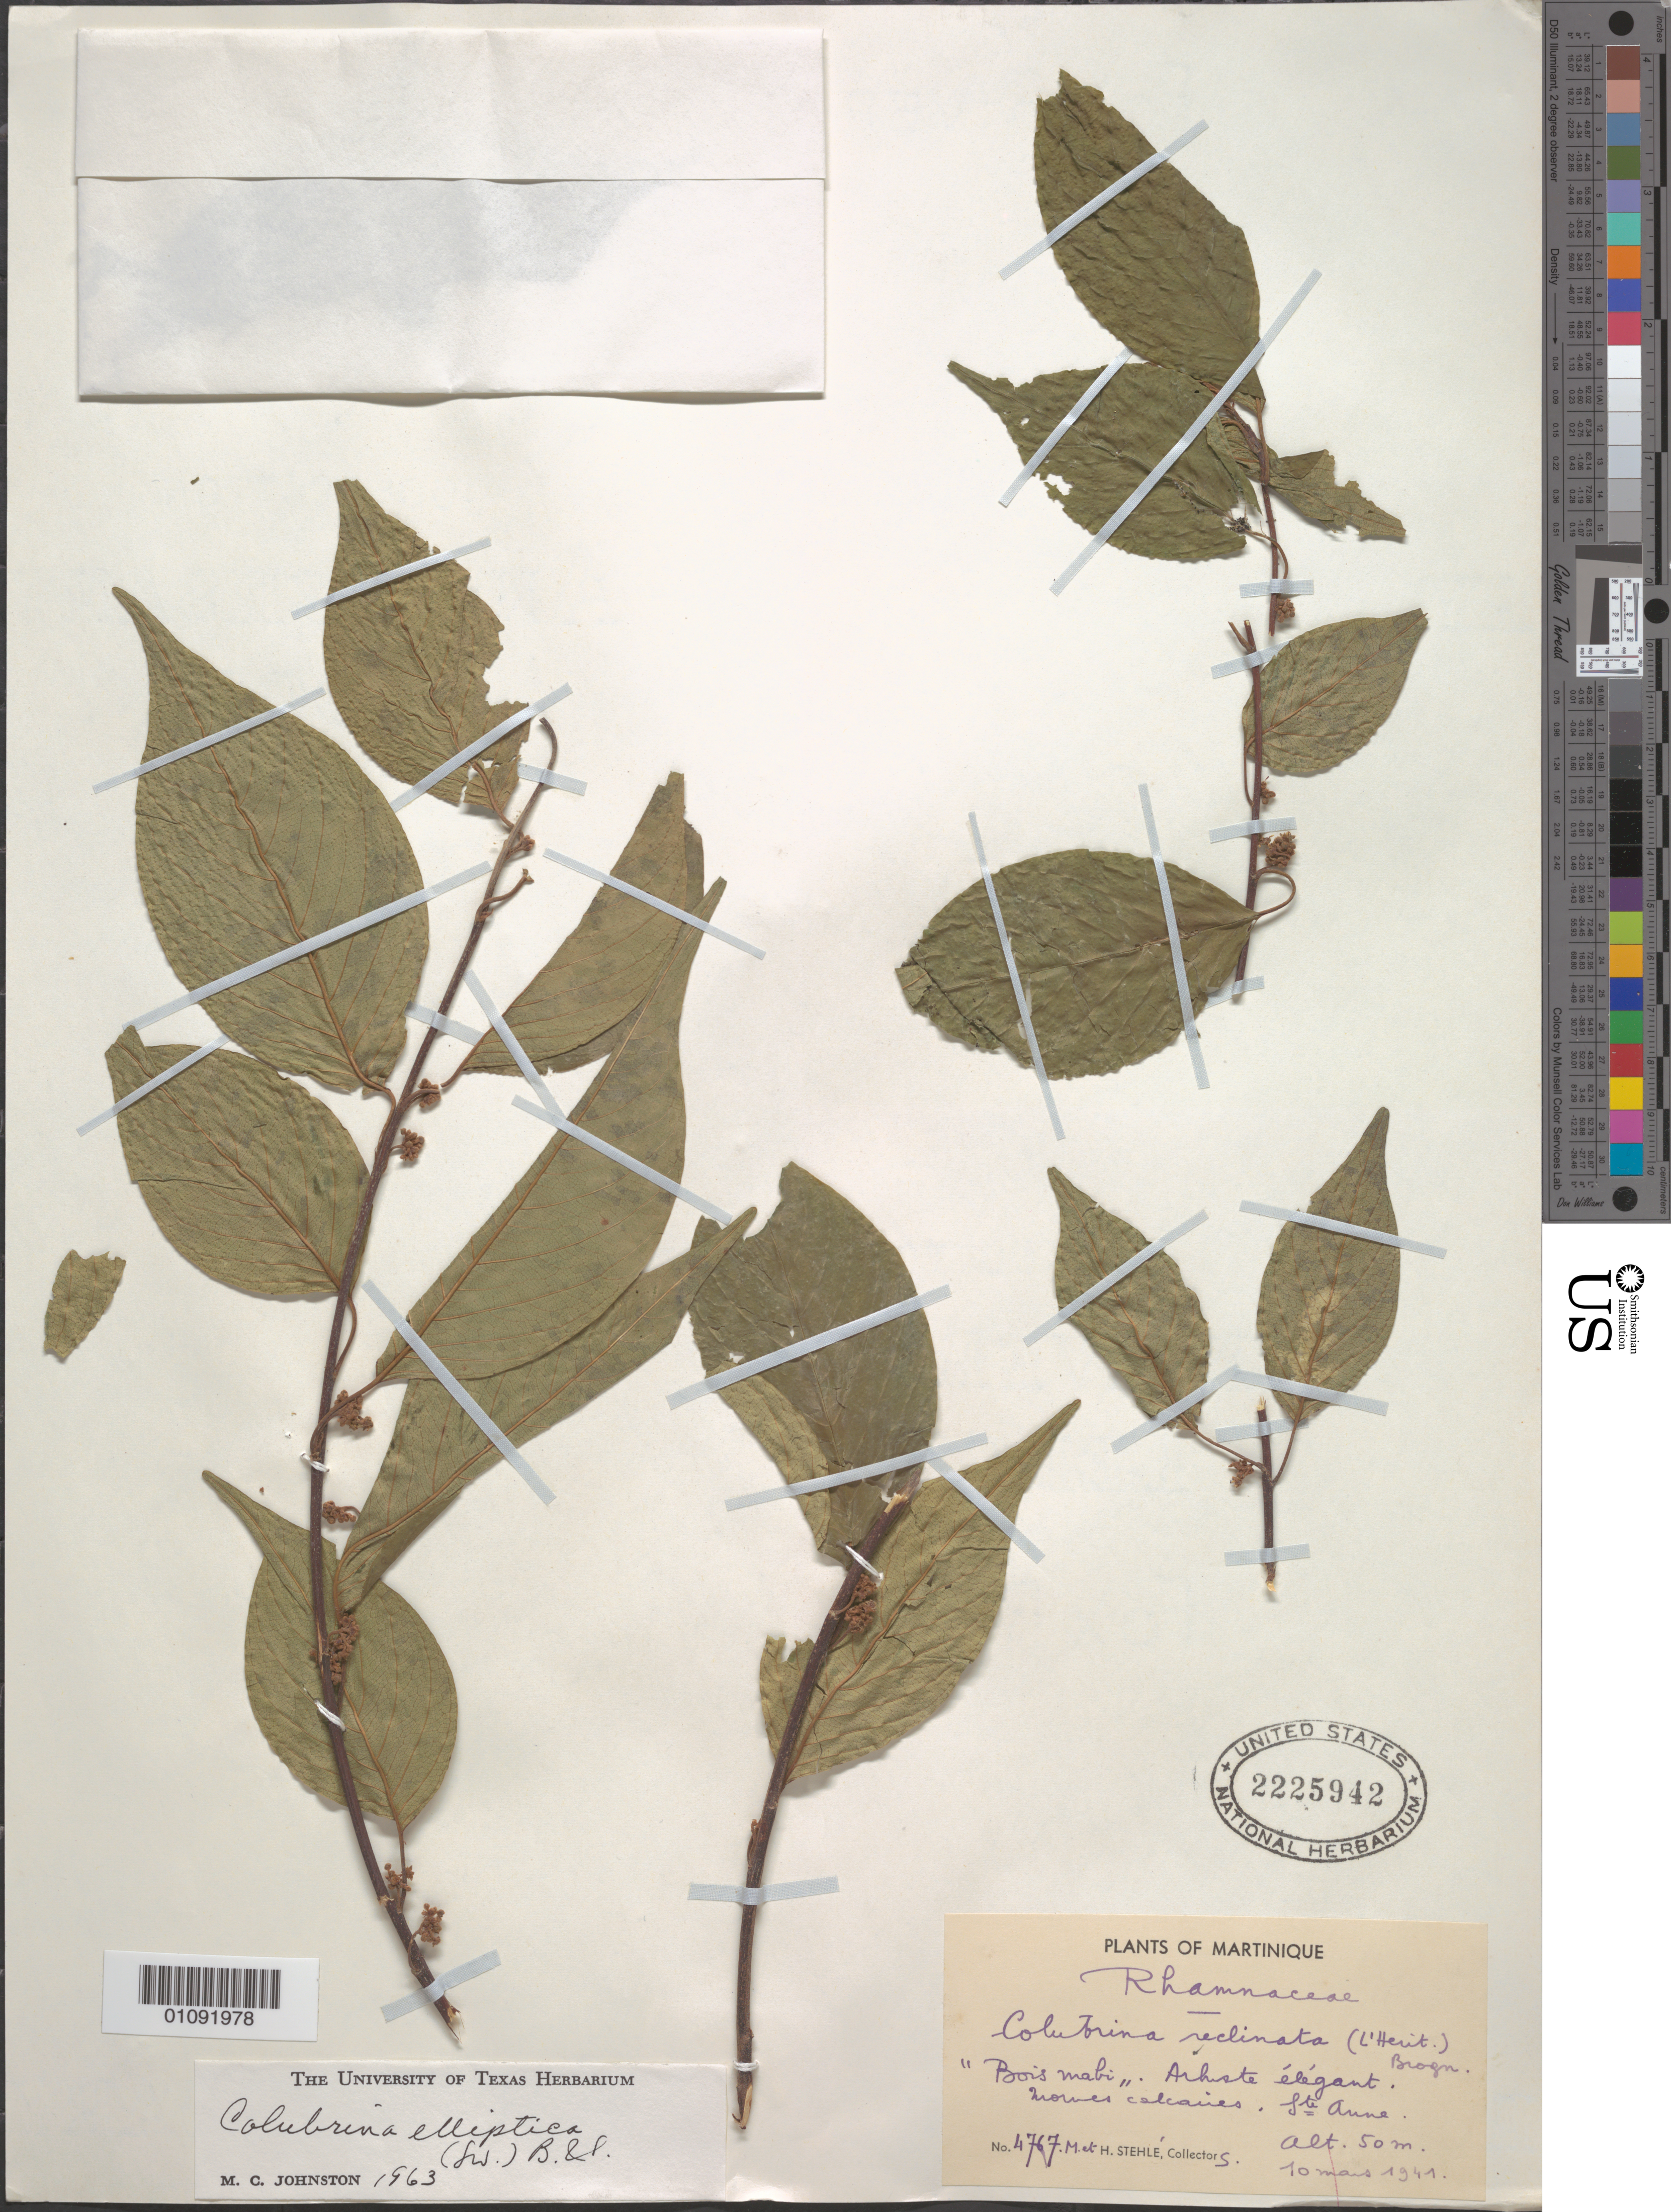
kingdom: Plantae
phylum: Tracheophyta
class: Magnoliopsida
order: Rosales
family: Rhamnaceae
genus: Colubrina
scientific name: Colubrina elliptica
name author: (Sw.) Brizicky & W.L. Stern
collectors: M. Stehlé & H. Stehlé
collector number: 4767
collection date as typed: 10 May 1941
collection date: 1941-05-10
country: Martinique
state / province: Le Marin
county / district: Sainte-Anne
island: Martinique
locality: Ste. Anne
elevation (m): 50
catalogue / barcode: US 2225942